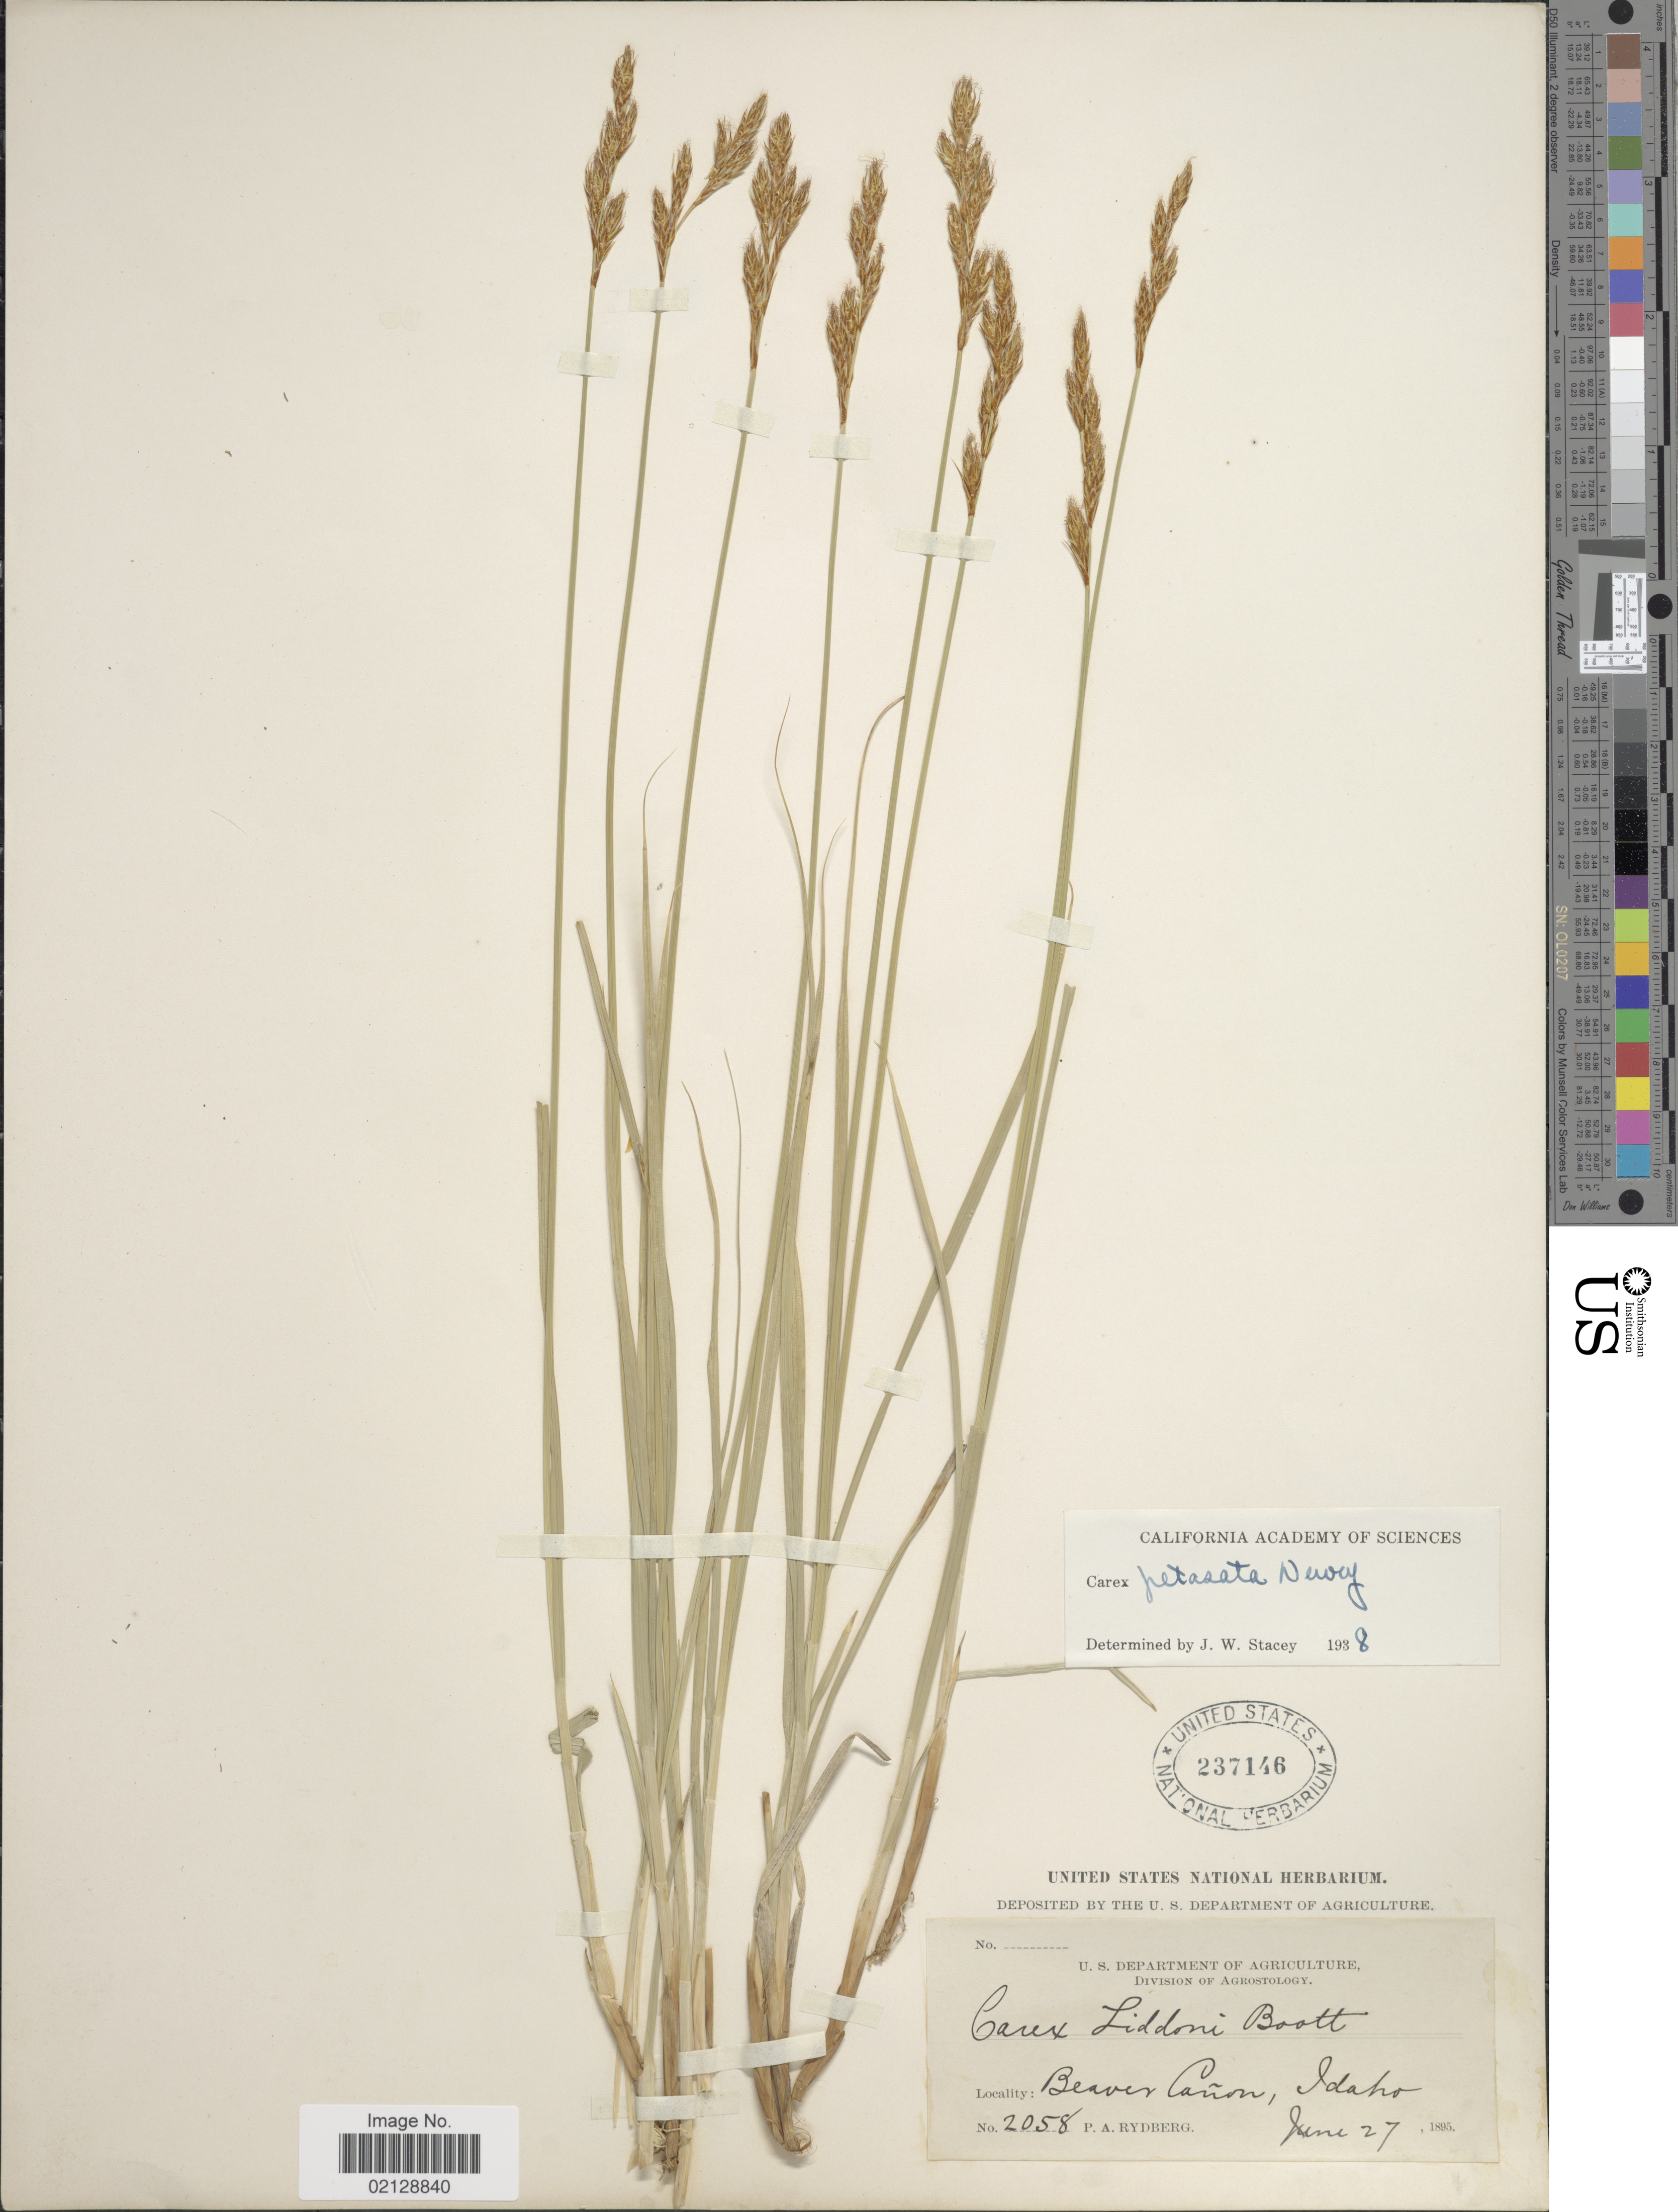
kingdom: Plantae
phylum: Tracheophyta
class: Liliopsida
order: Poales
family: Cyperaceae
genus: Carex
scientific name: Carex petasata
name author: Dewey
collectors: P. A. Rydberg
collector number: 2058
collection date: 1895-06-27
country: United States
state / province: Idaho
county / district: Nez Perce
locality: Beaver Canon, Idaho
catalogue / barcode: US 237146